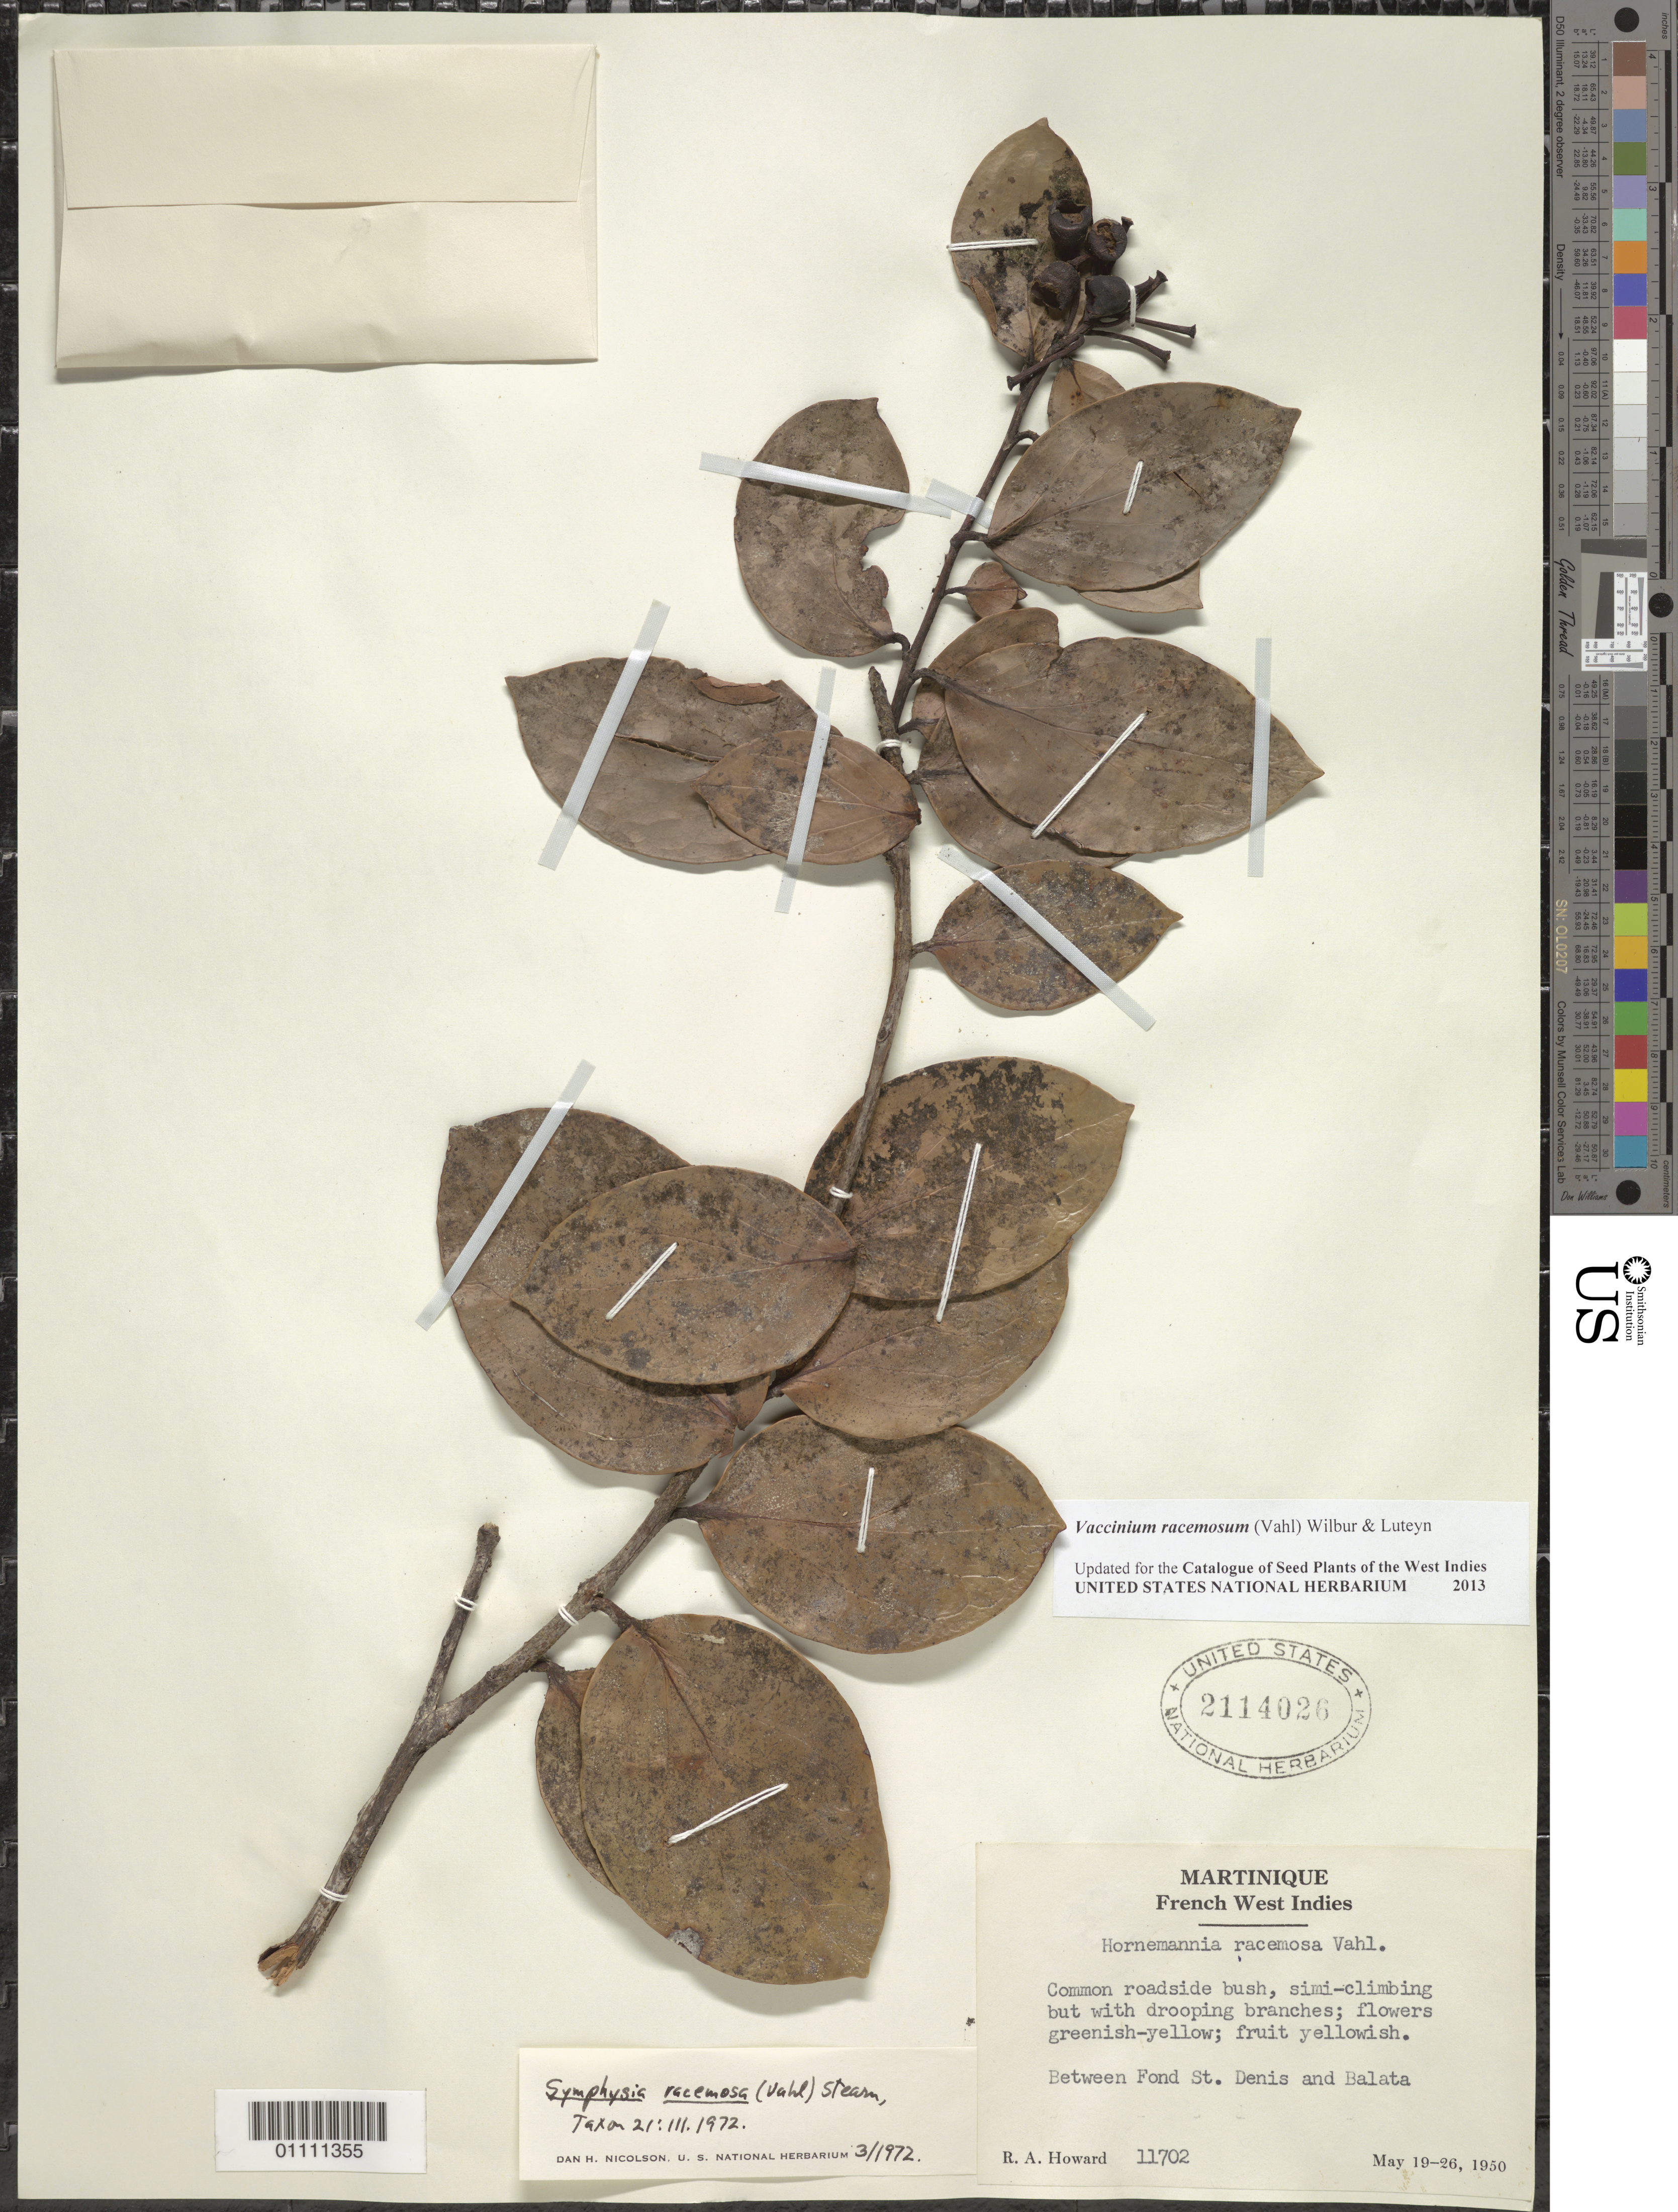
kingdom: Plantae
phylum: Tracheophyta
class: Magnoliopsida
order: Ericales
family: Ericaceae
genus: Vaccinium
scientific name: Vaccinium racemosum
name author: (Vahl) Wilbur & Luteyn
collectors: R. A. Howard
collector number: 11702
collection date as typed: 19 May 1950 to 26 May 1950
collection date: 1950-05-19/1950-05-26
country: Martinique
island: Martinique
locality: Between Fond St. Denis and Balata.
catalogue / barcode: US 2114026